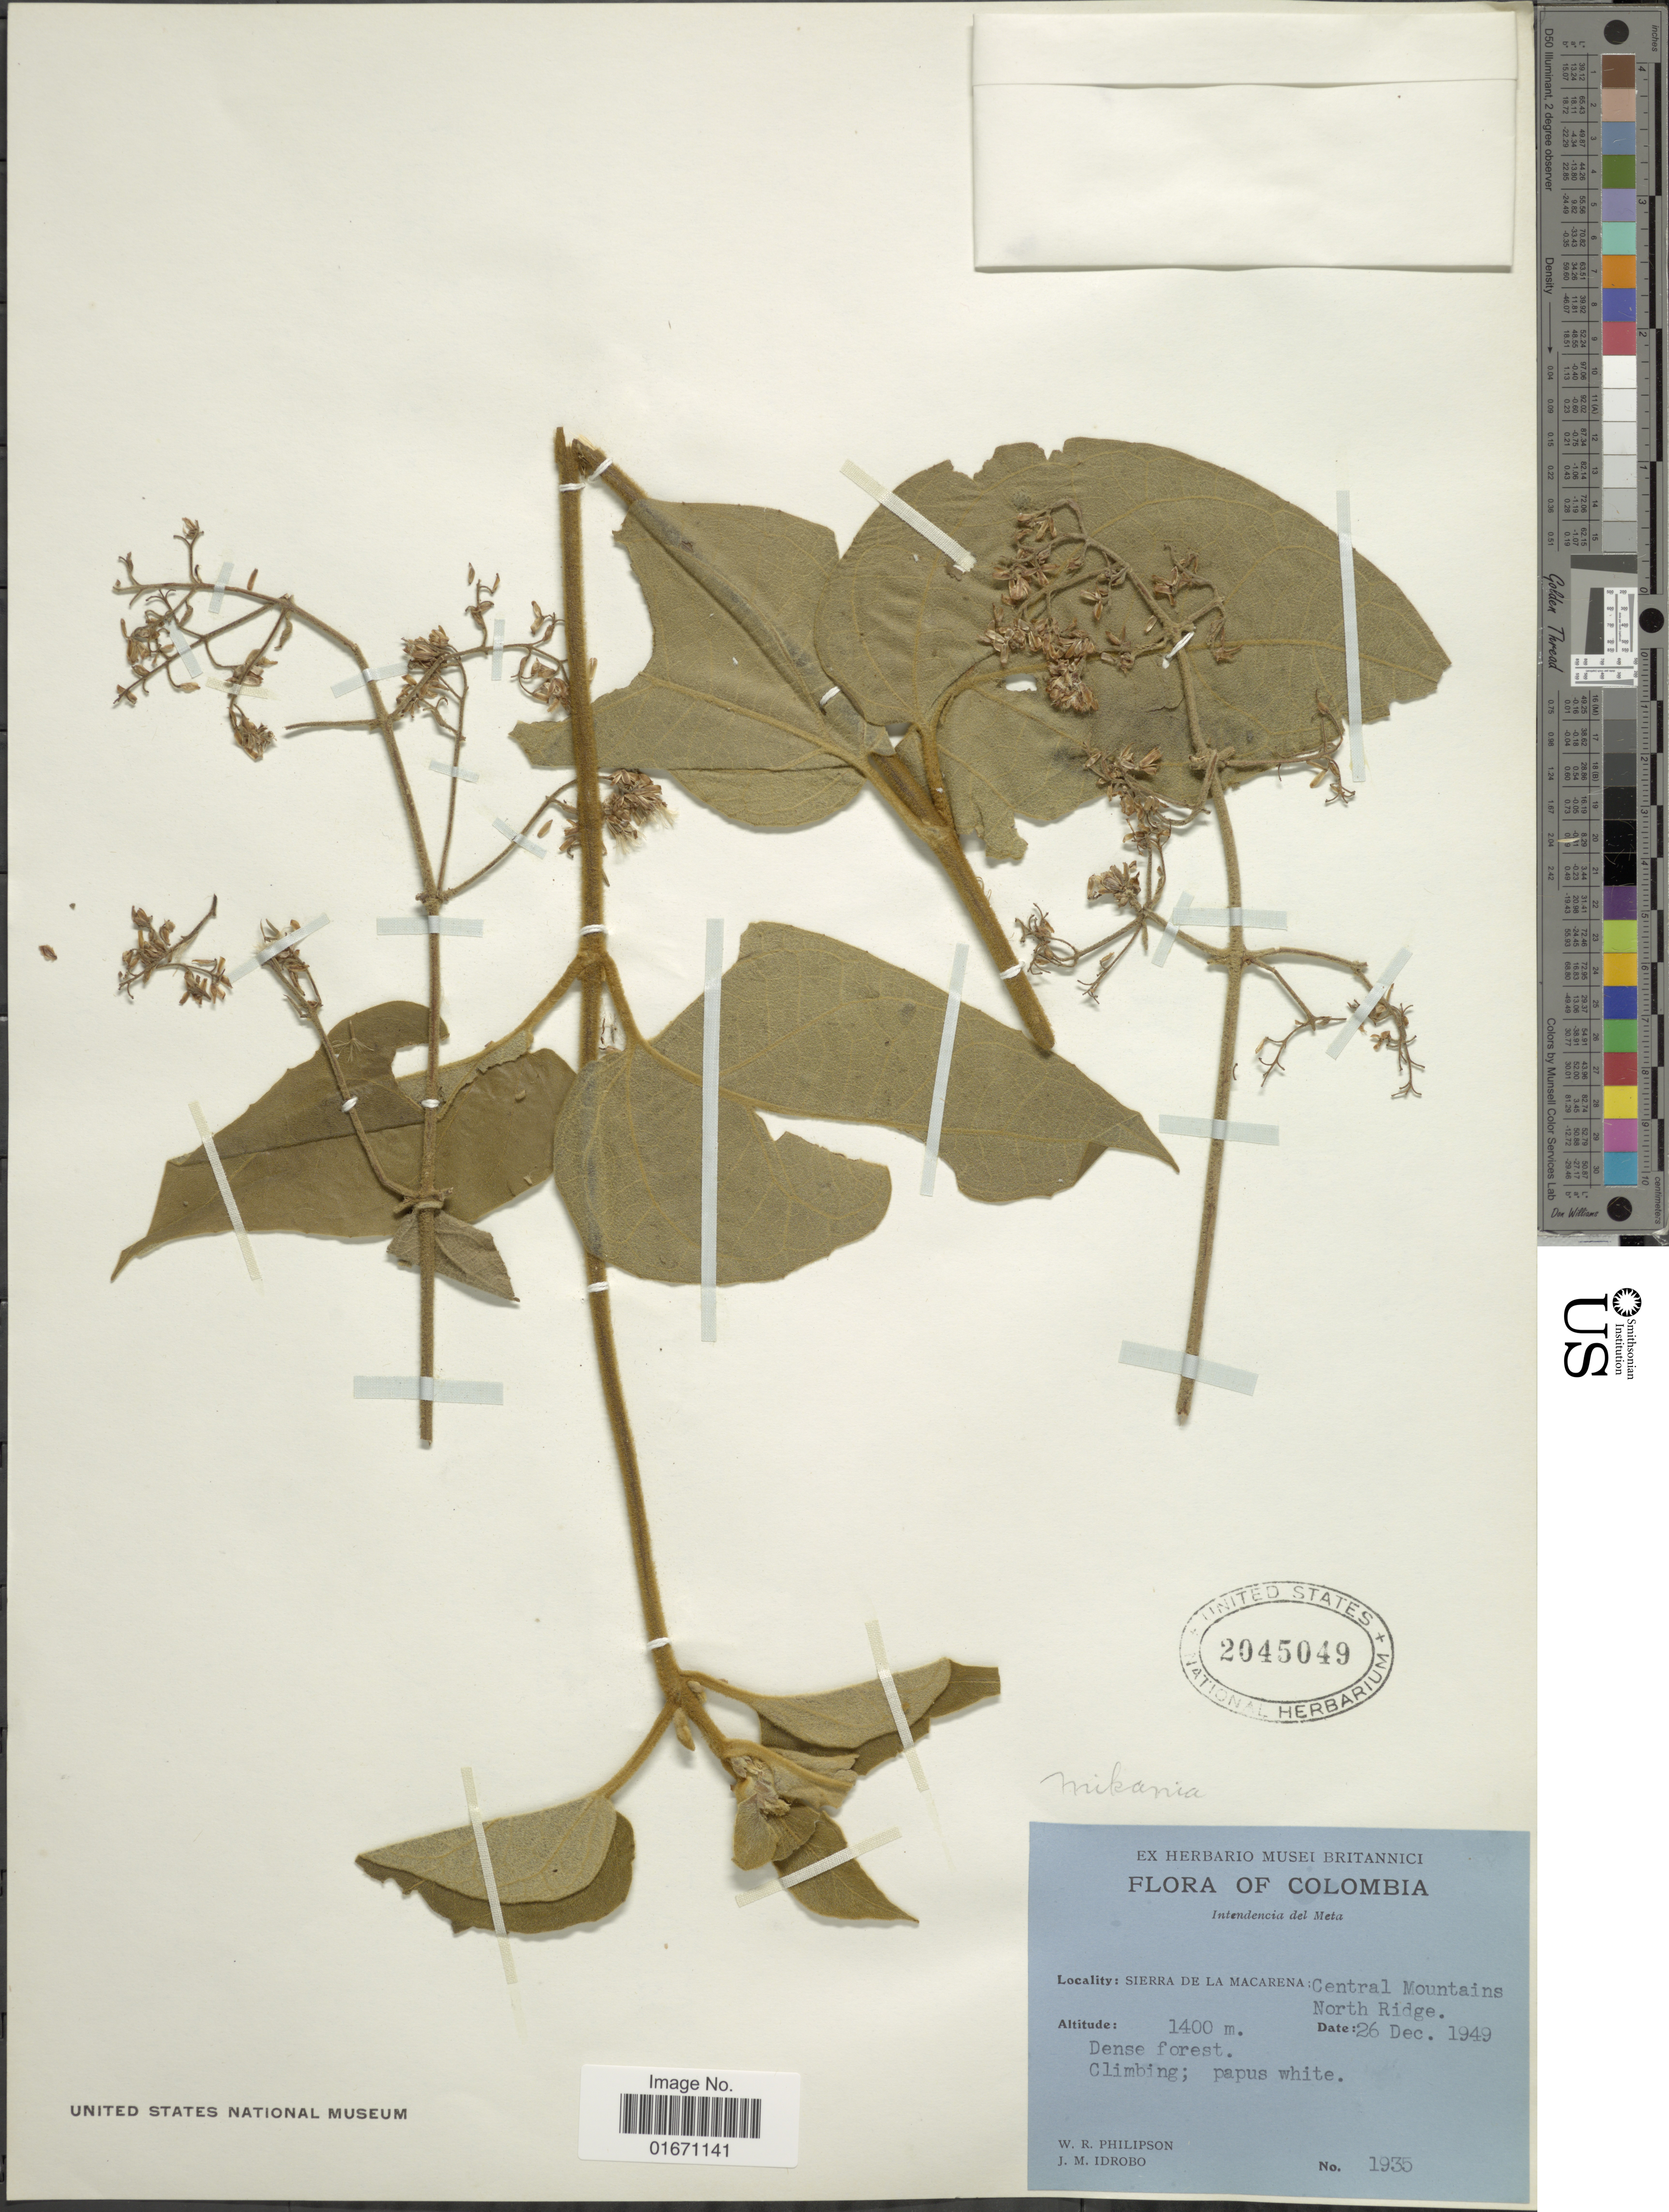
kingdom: Plantae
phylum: Tracheophyta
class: Magnoliopsida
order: Asterales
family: Asteraceae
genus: Mikania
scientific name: Mikania banisteriae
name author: DC.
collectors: W. R. Philipson & J. M. Idrobo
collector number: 1935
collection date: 1949-12-26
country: Colombia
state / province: Meta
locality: Sierra de La Macarena, Central Mountains, North Ridge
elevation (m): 1400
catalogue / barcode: US 2045049